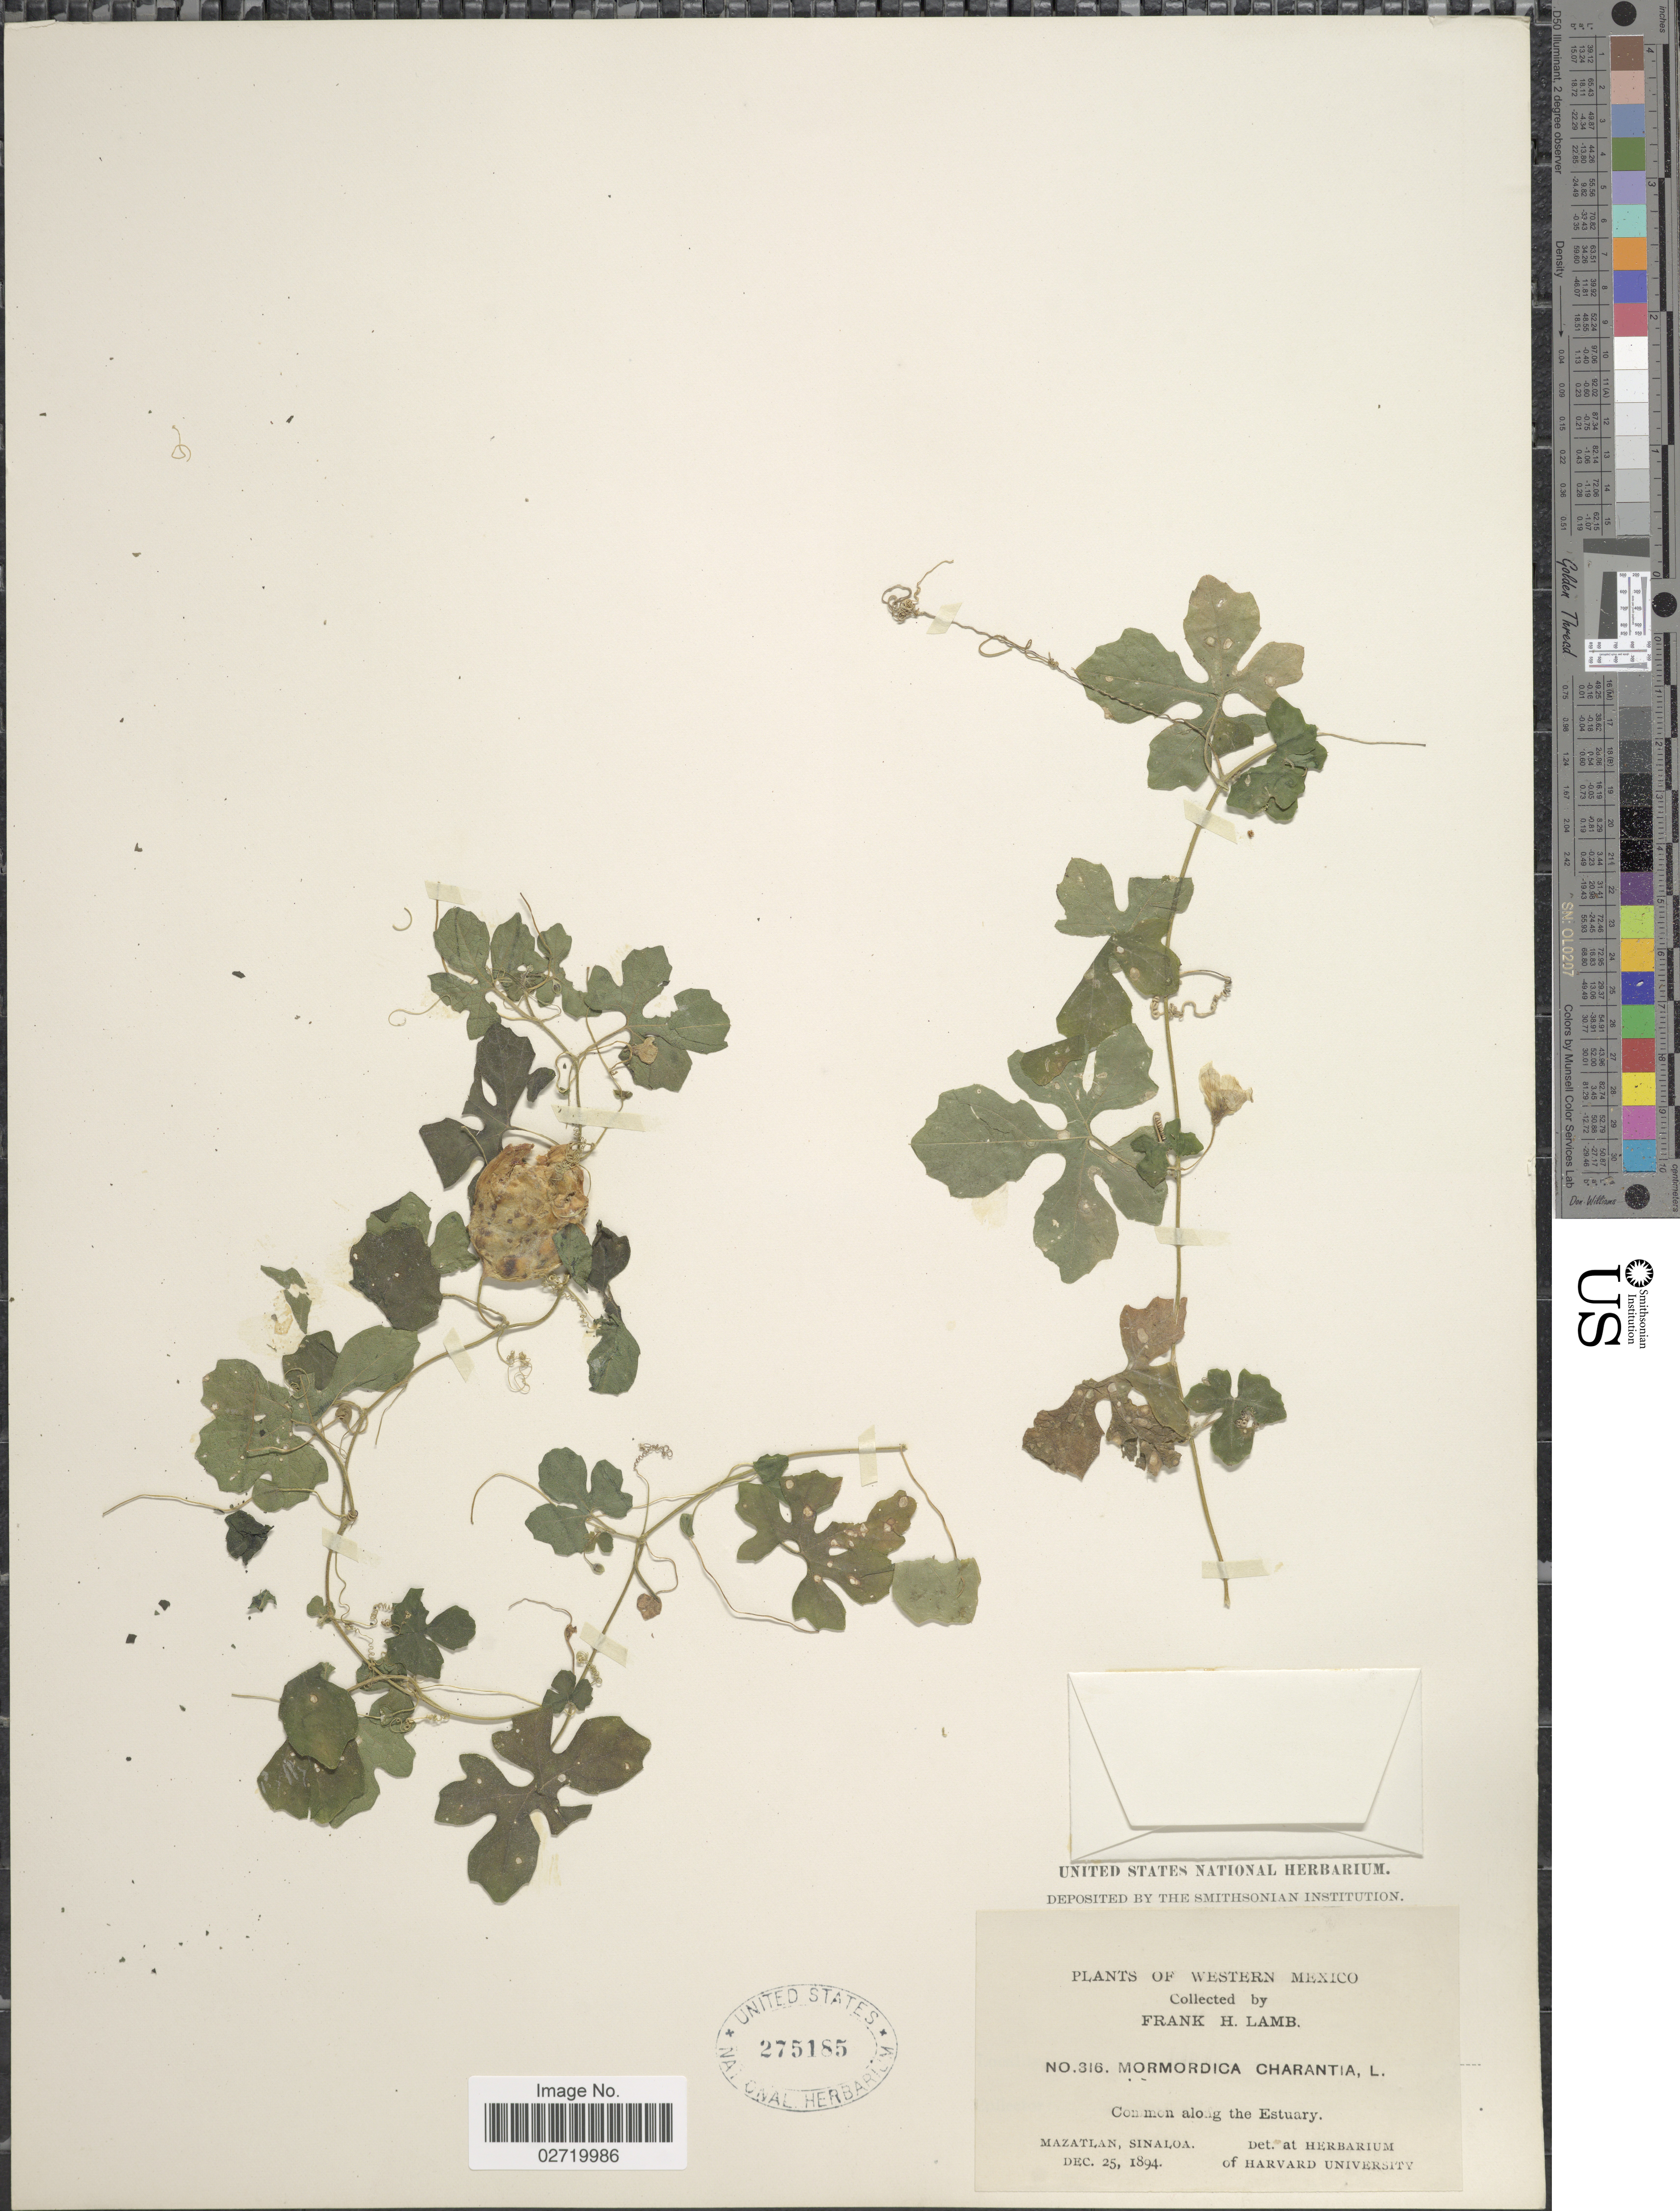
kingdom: Plantae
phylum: Tracheophyta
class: Magnoliopsida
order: Cucurbitales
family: Cucurbitaceae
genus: Momordica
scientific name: Momordica charantia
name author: L.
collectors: F. H. Lamb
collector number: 316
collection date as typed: Dec 25 1894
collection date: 1894-12-25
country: Mexico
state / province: Sinaloa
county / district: Mazatlán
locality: Mazatlán. Common along the Estuary.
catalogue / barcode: US 275185